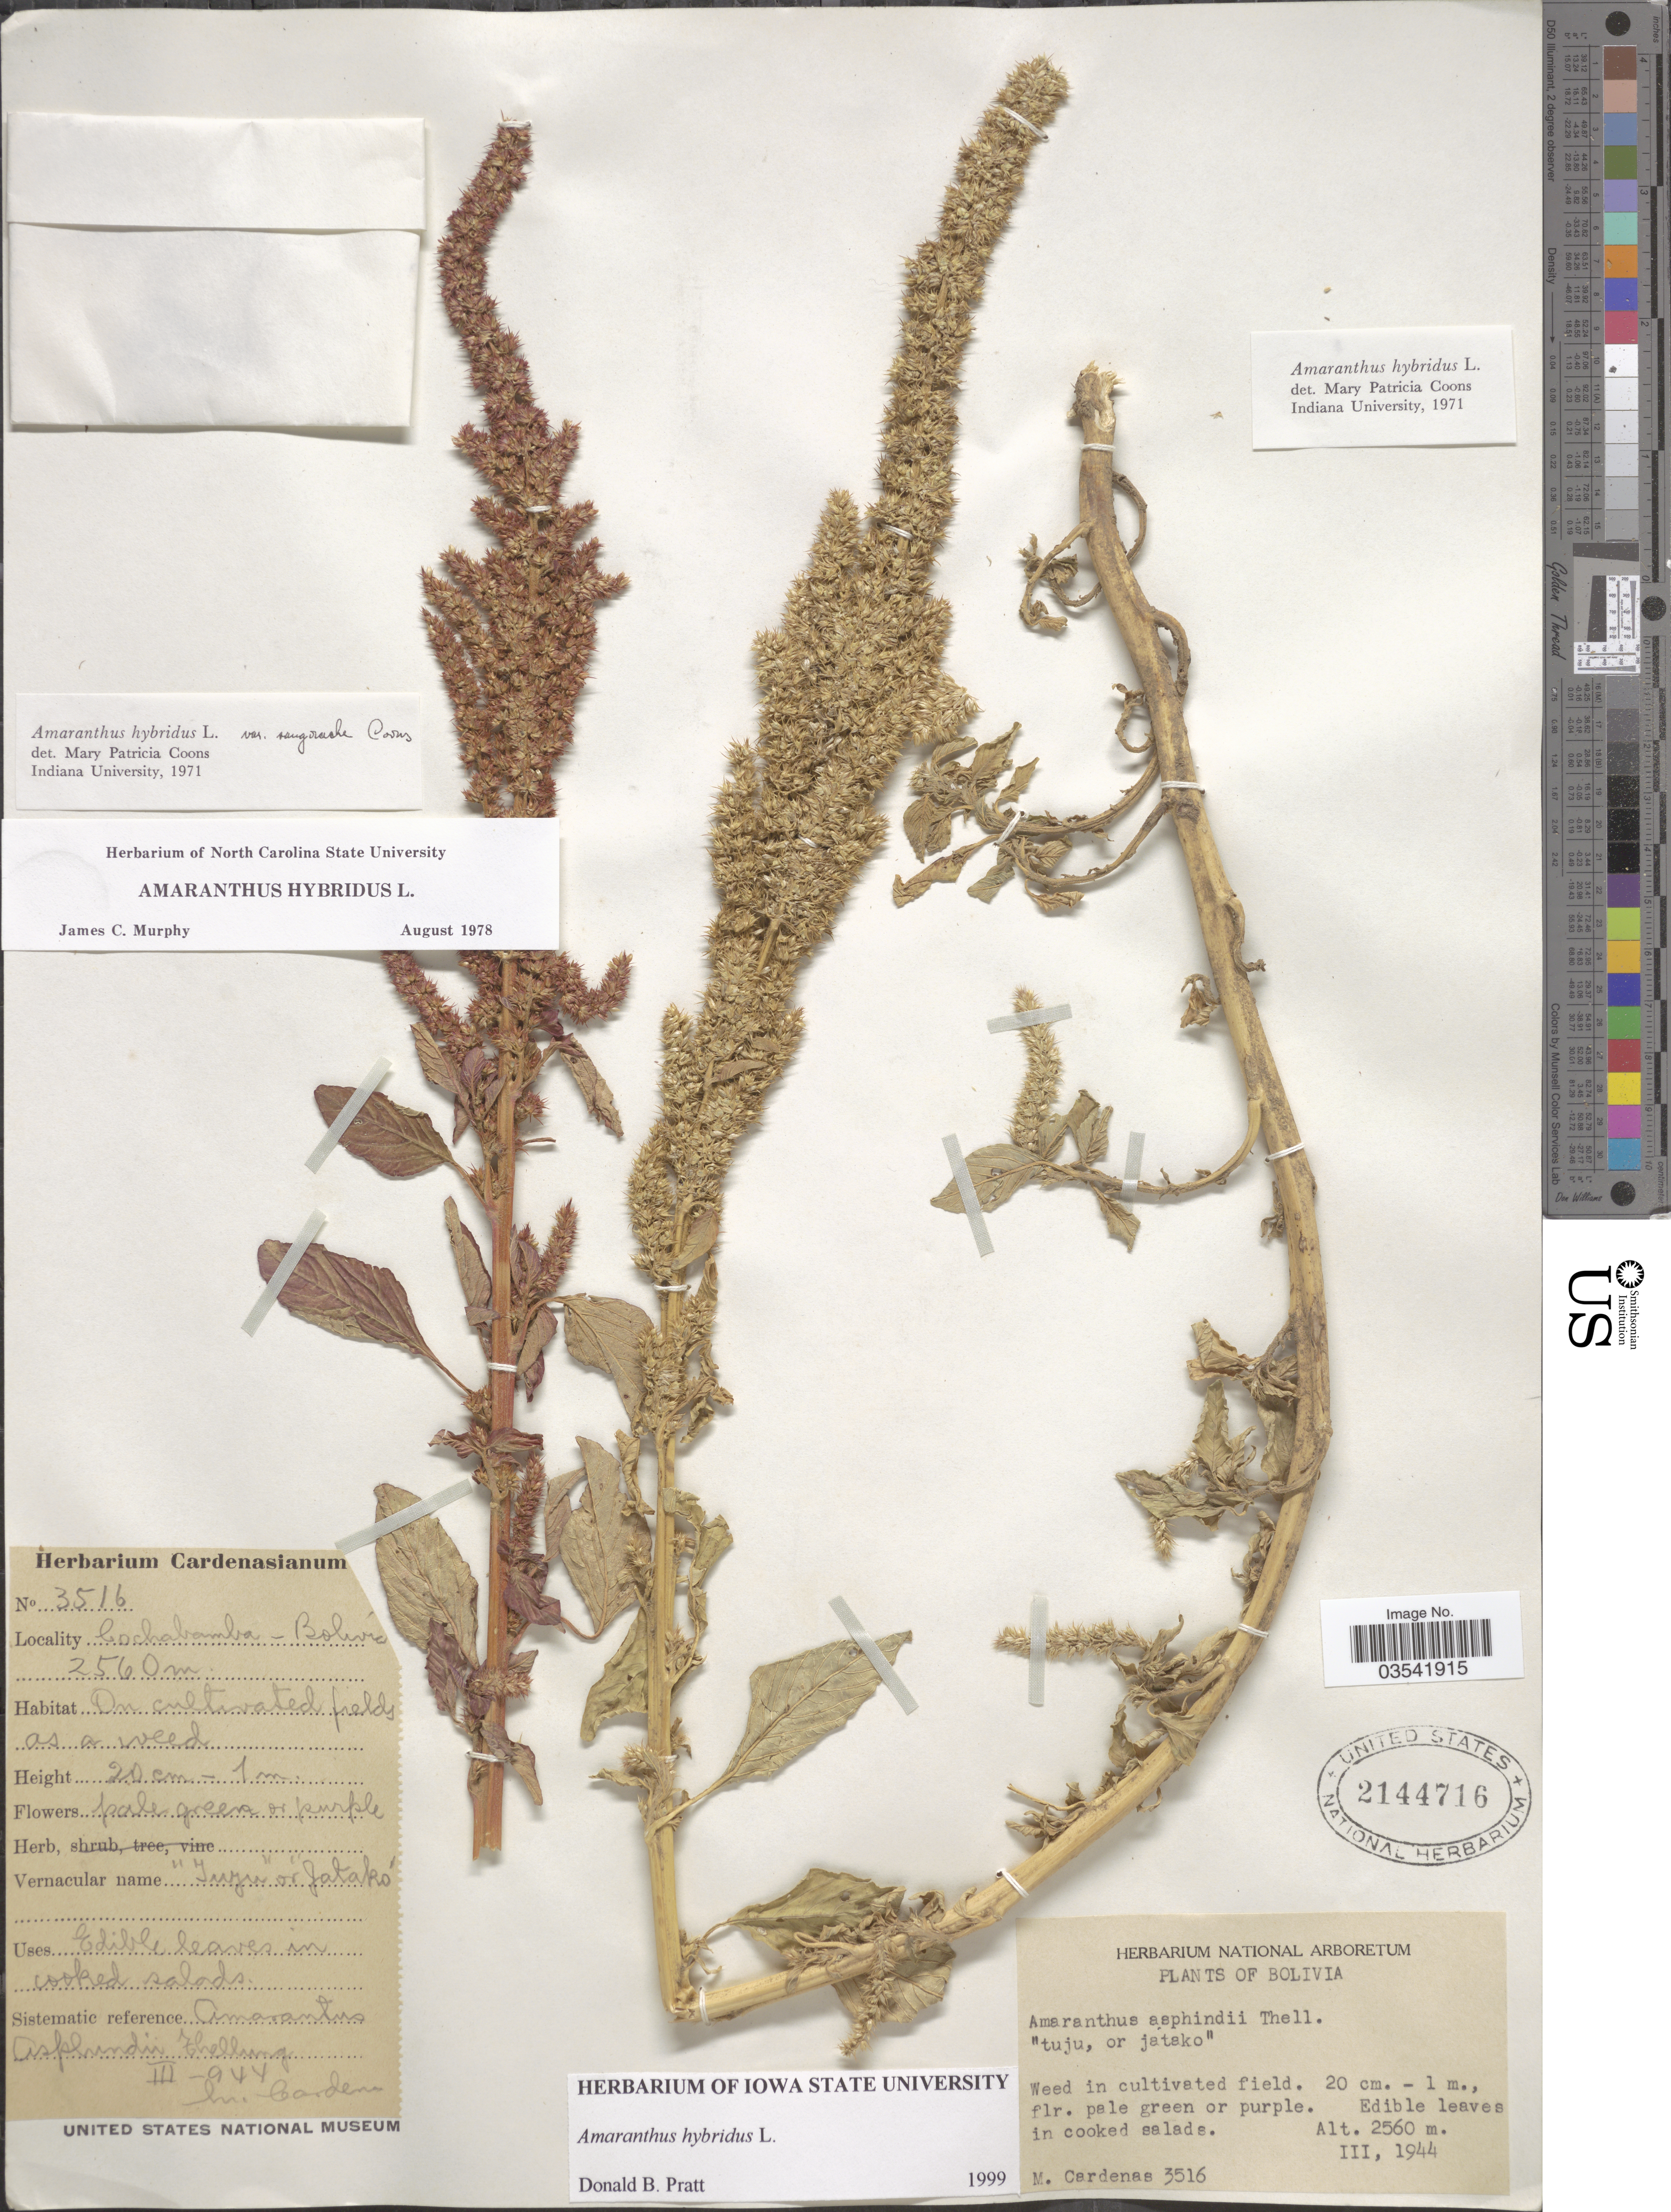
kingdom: Plantae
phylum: Tracheophyta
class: Magnoliopsida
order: Caryophyllales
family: Amaranthaceae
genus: Amaranthus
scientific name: Amaranthus hybridus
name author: L.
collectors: M. Cárdenas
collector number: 3516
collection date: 1944-03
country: Bolivia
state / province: Cochabamba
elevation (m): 2560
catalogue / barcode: US 2144716